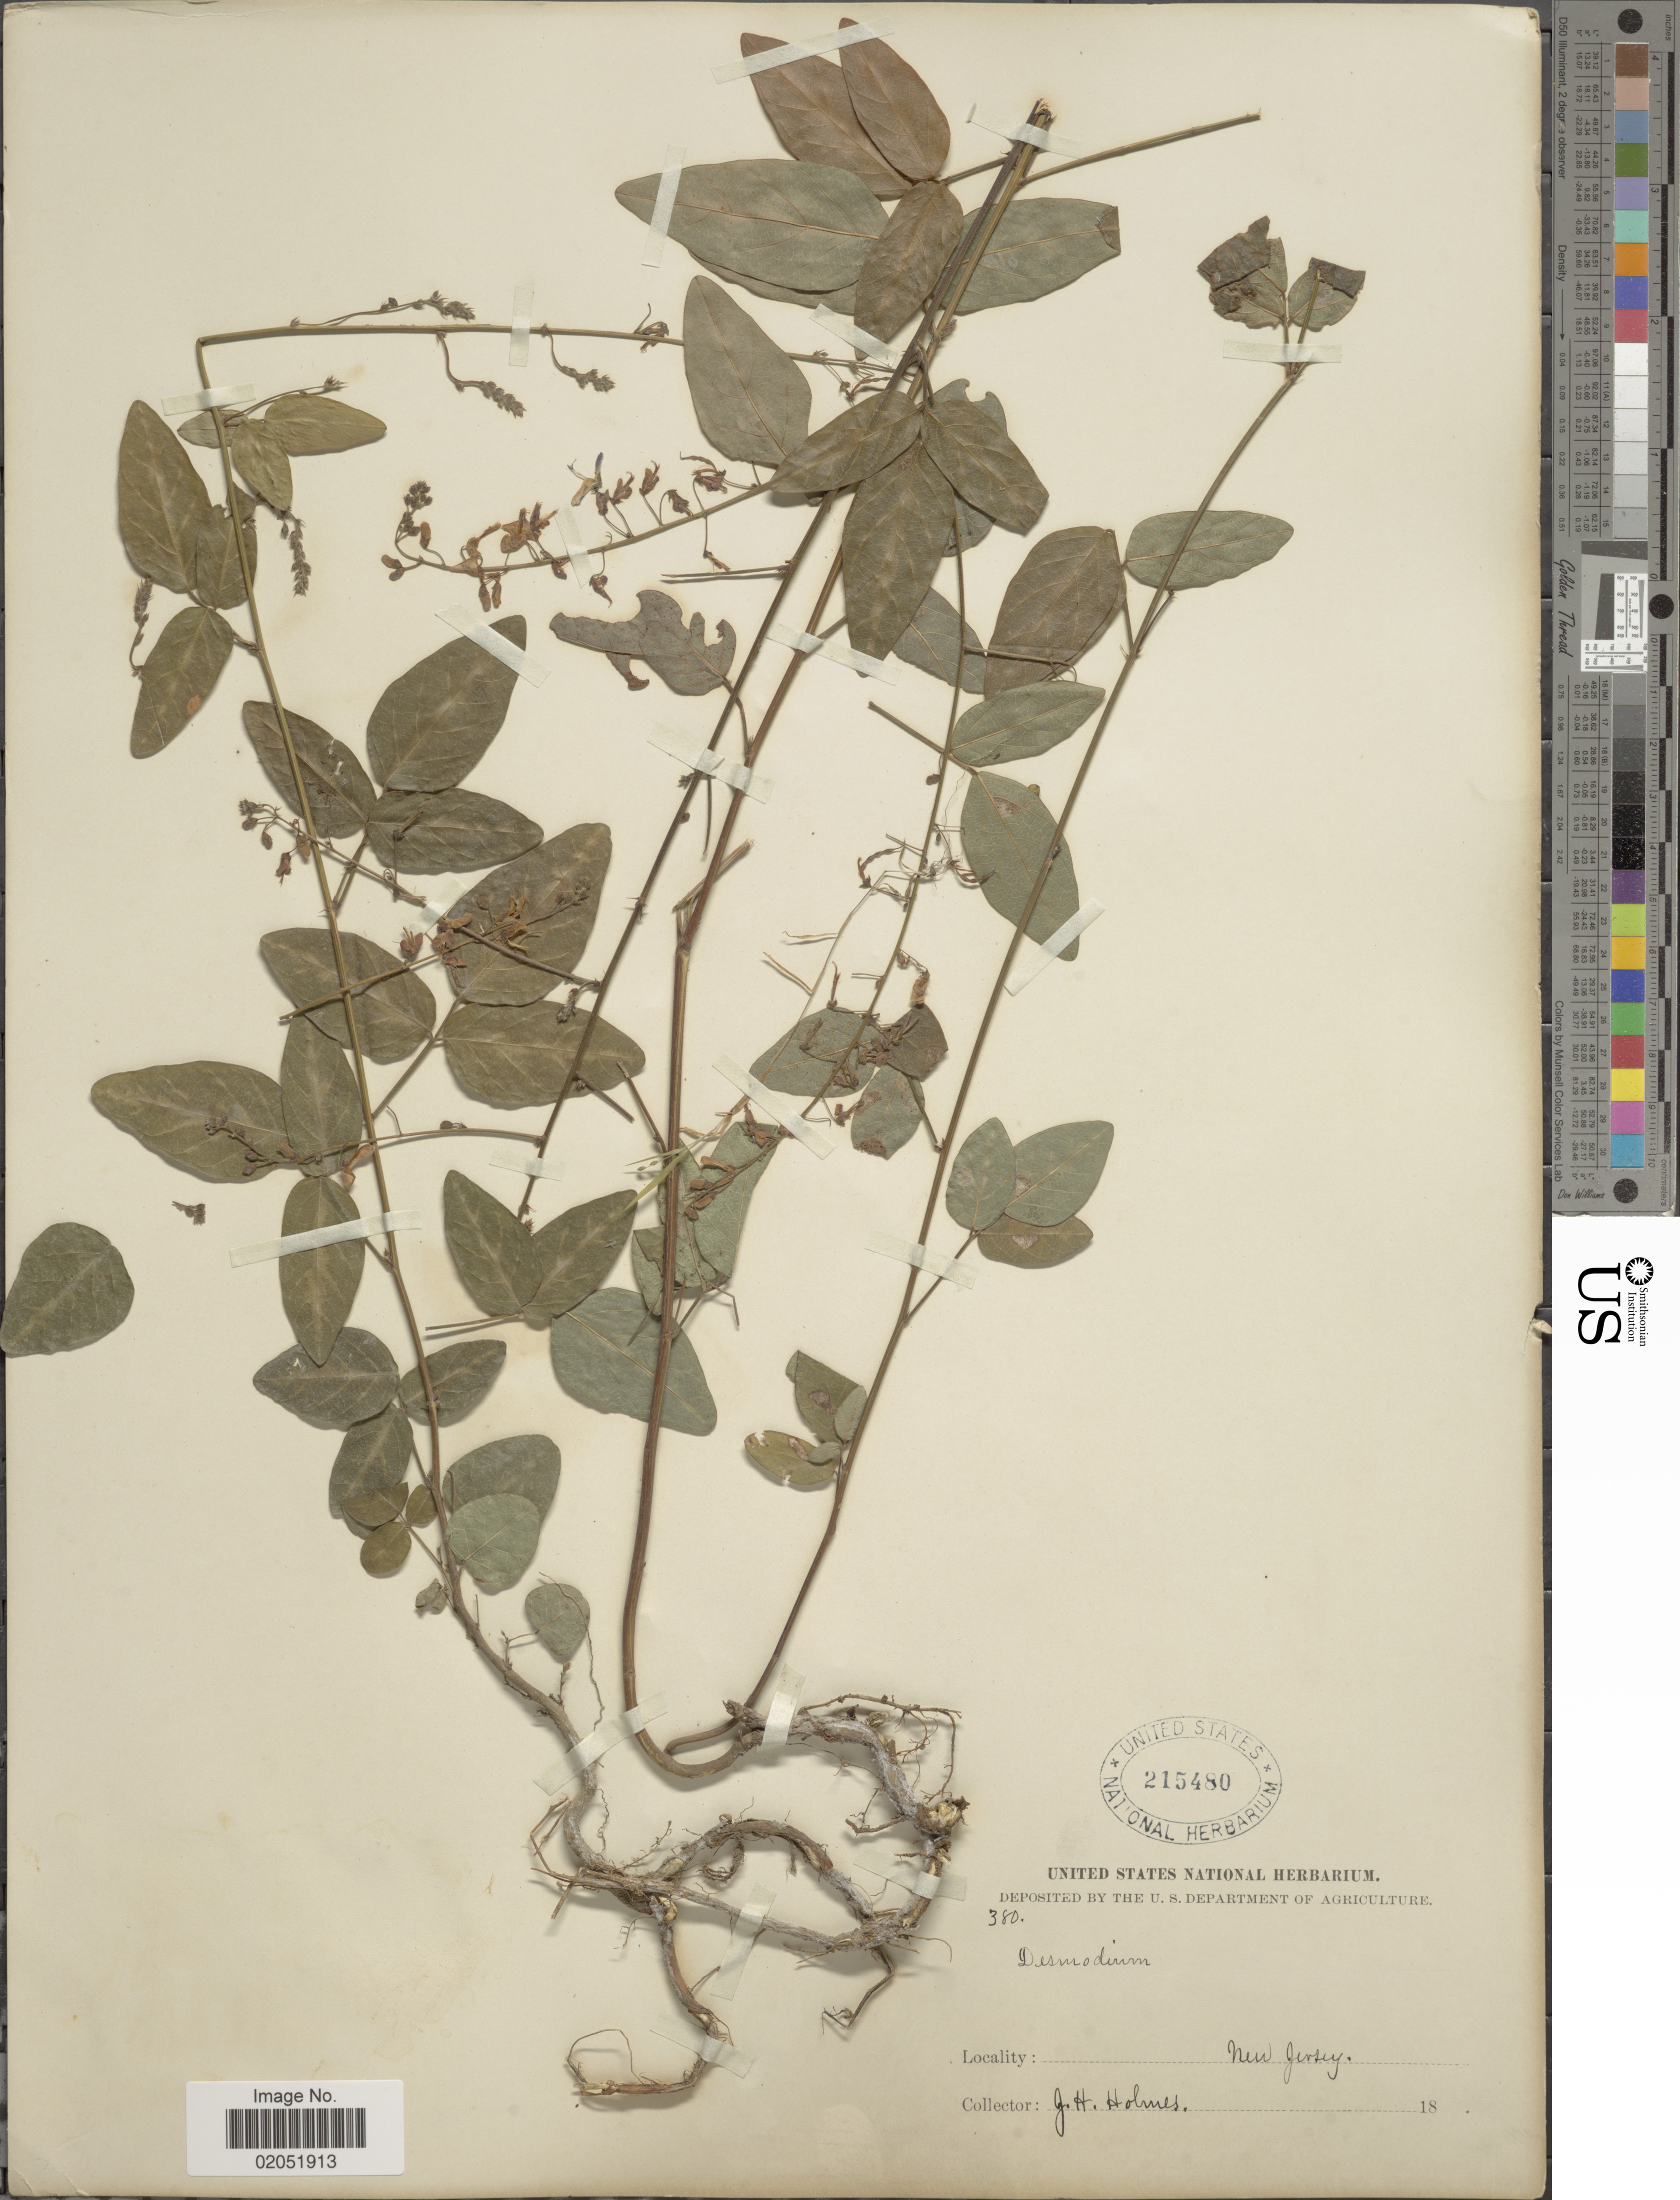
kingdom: Plantae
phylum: Tracheophyta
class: Magnoliopsida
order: Fabales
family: Fabaceae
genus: Desmodium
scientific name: Desmodium sp.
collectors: J. Holmes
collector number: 380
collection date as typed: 18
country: United States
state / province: New Jersey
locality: New Jersey.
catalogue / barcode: US 215480